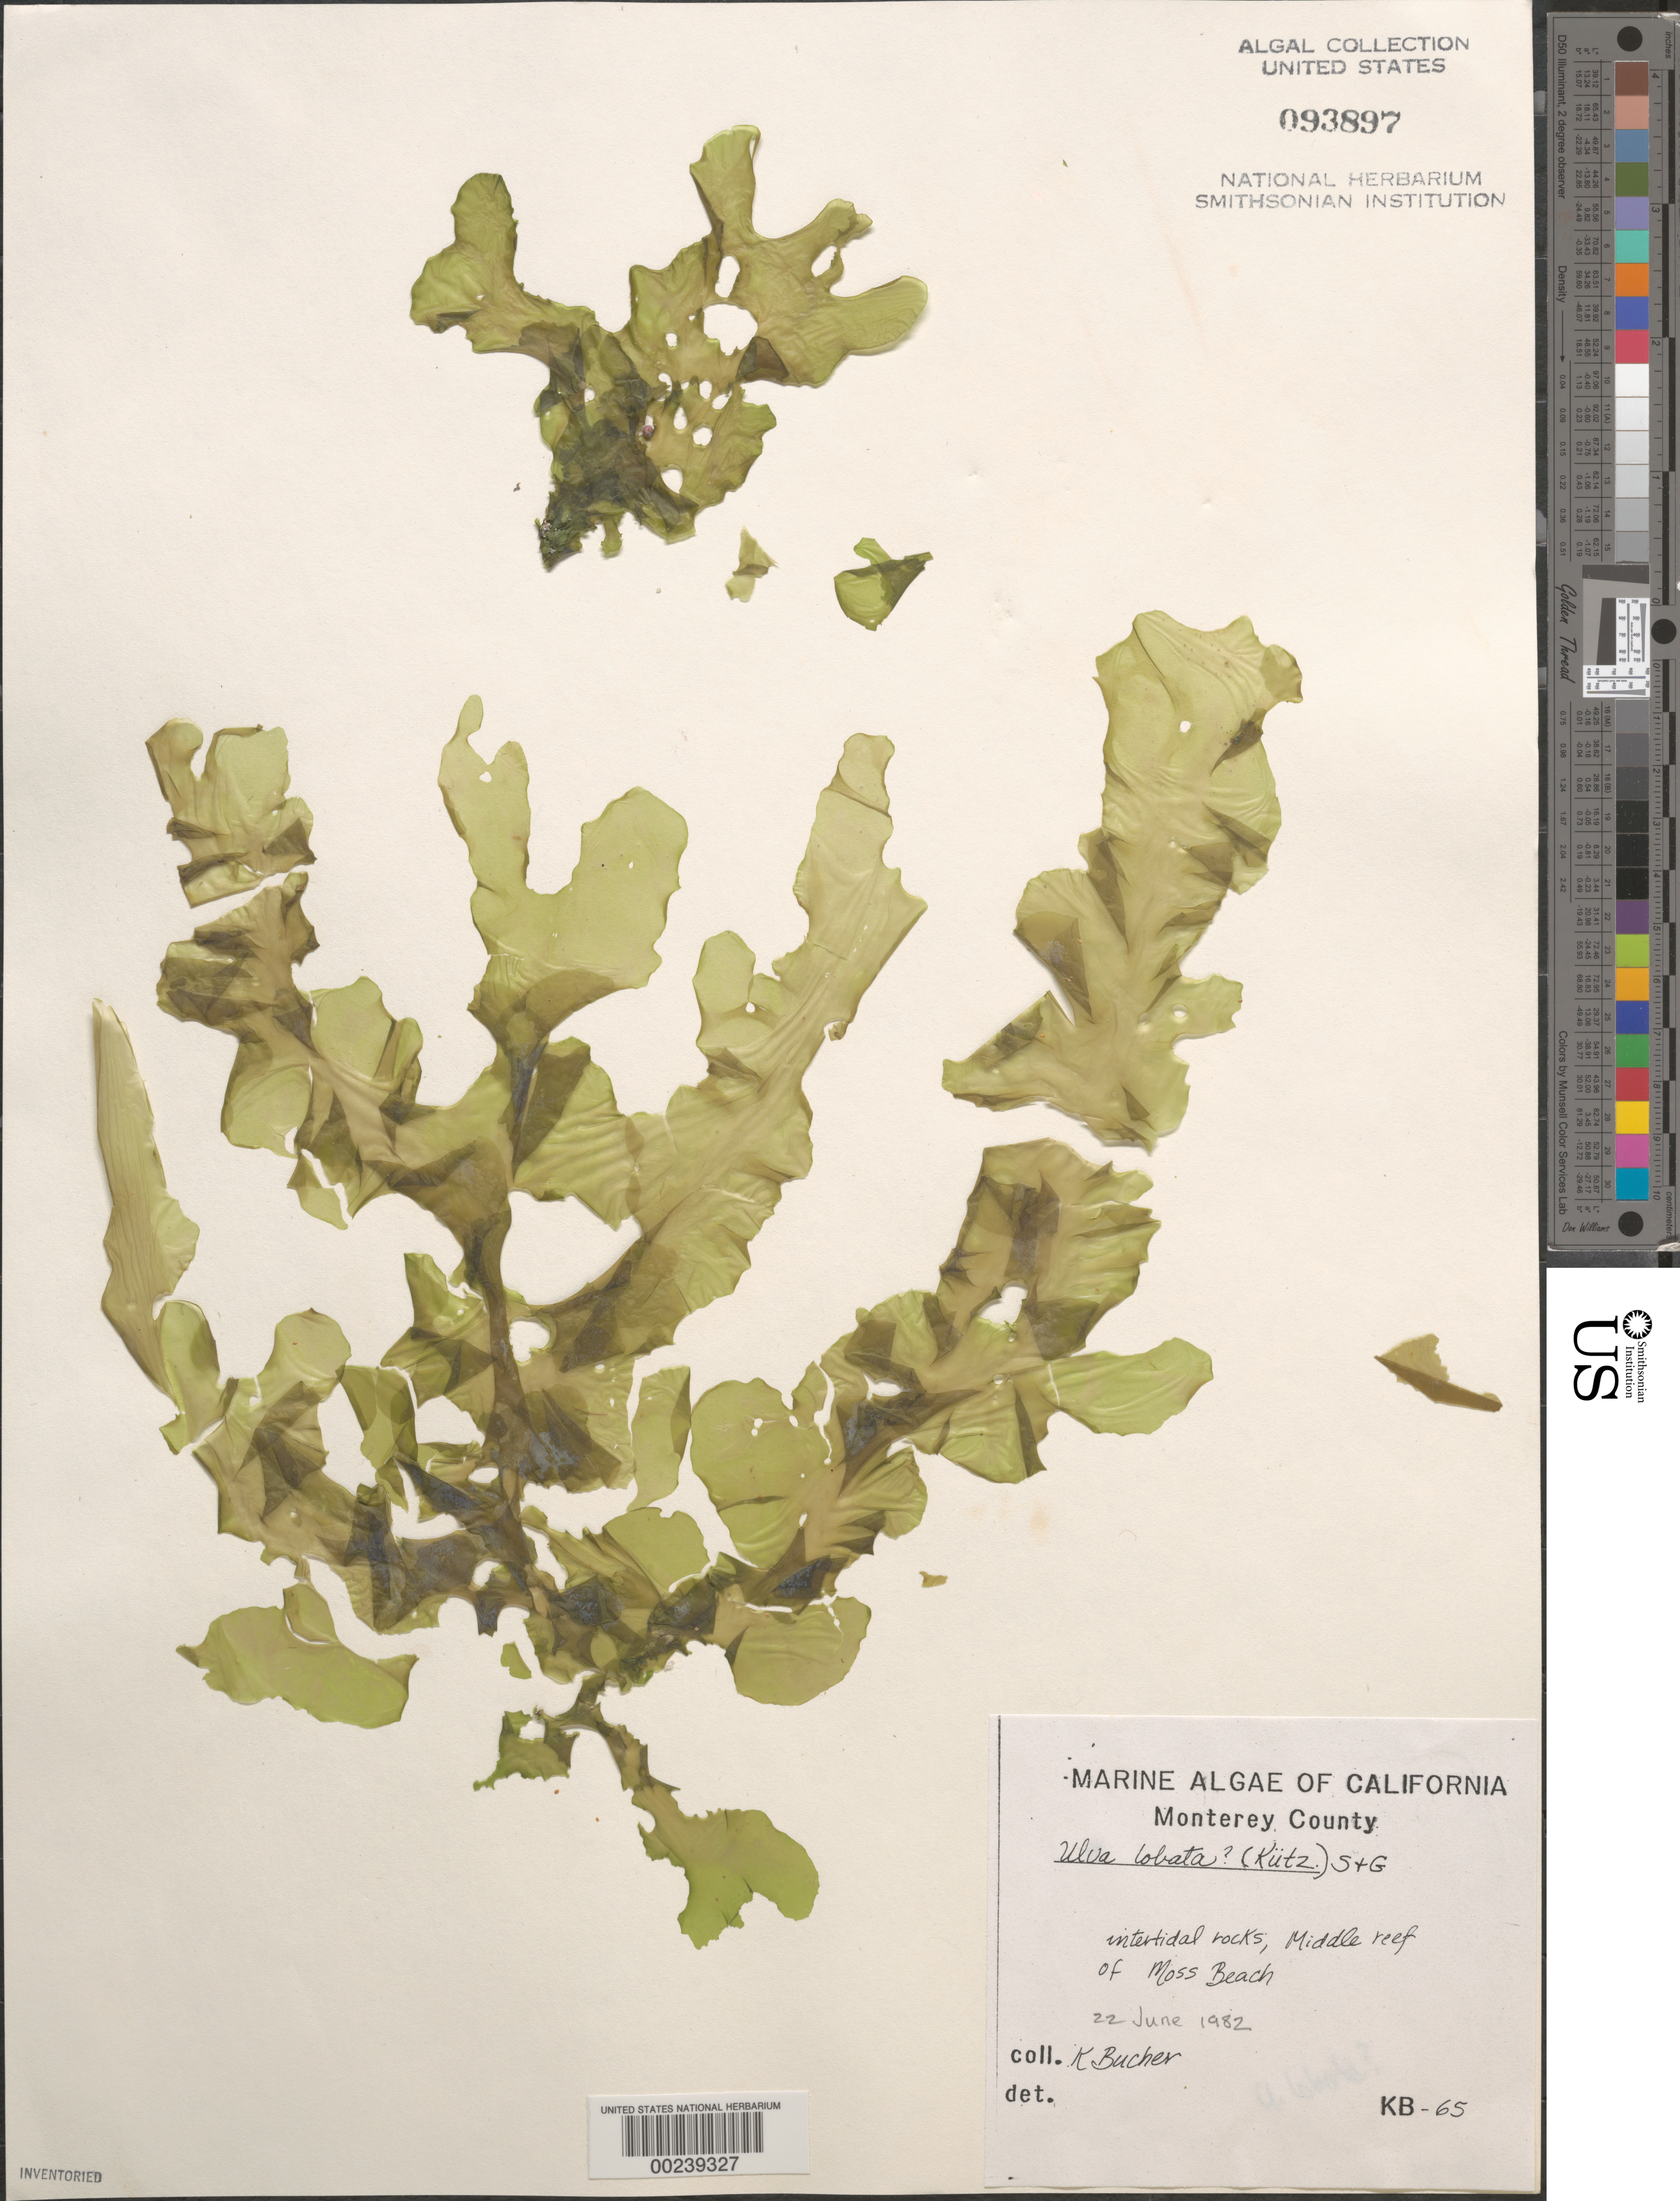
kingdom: Plantae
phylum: Chlorophyta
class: Ulvophyceae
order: Ulvales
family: Ulvaceae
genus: Ulva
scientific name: Ulva lactuca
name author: L.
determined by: Algae name updating Project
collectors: K. E. Bucher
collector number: Kb-65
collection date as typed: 22 Jun 1982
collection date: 1982-06-22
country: United States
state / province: California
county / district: Monterey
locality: Middle Reef of Moss Beach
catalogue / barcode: US 93897